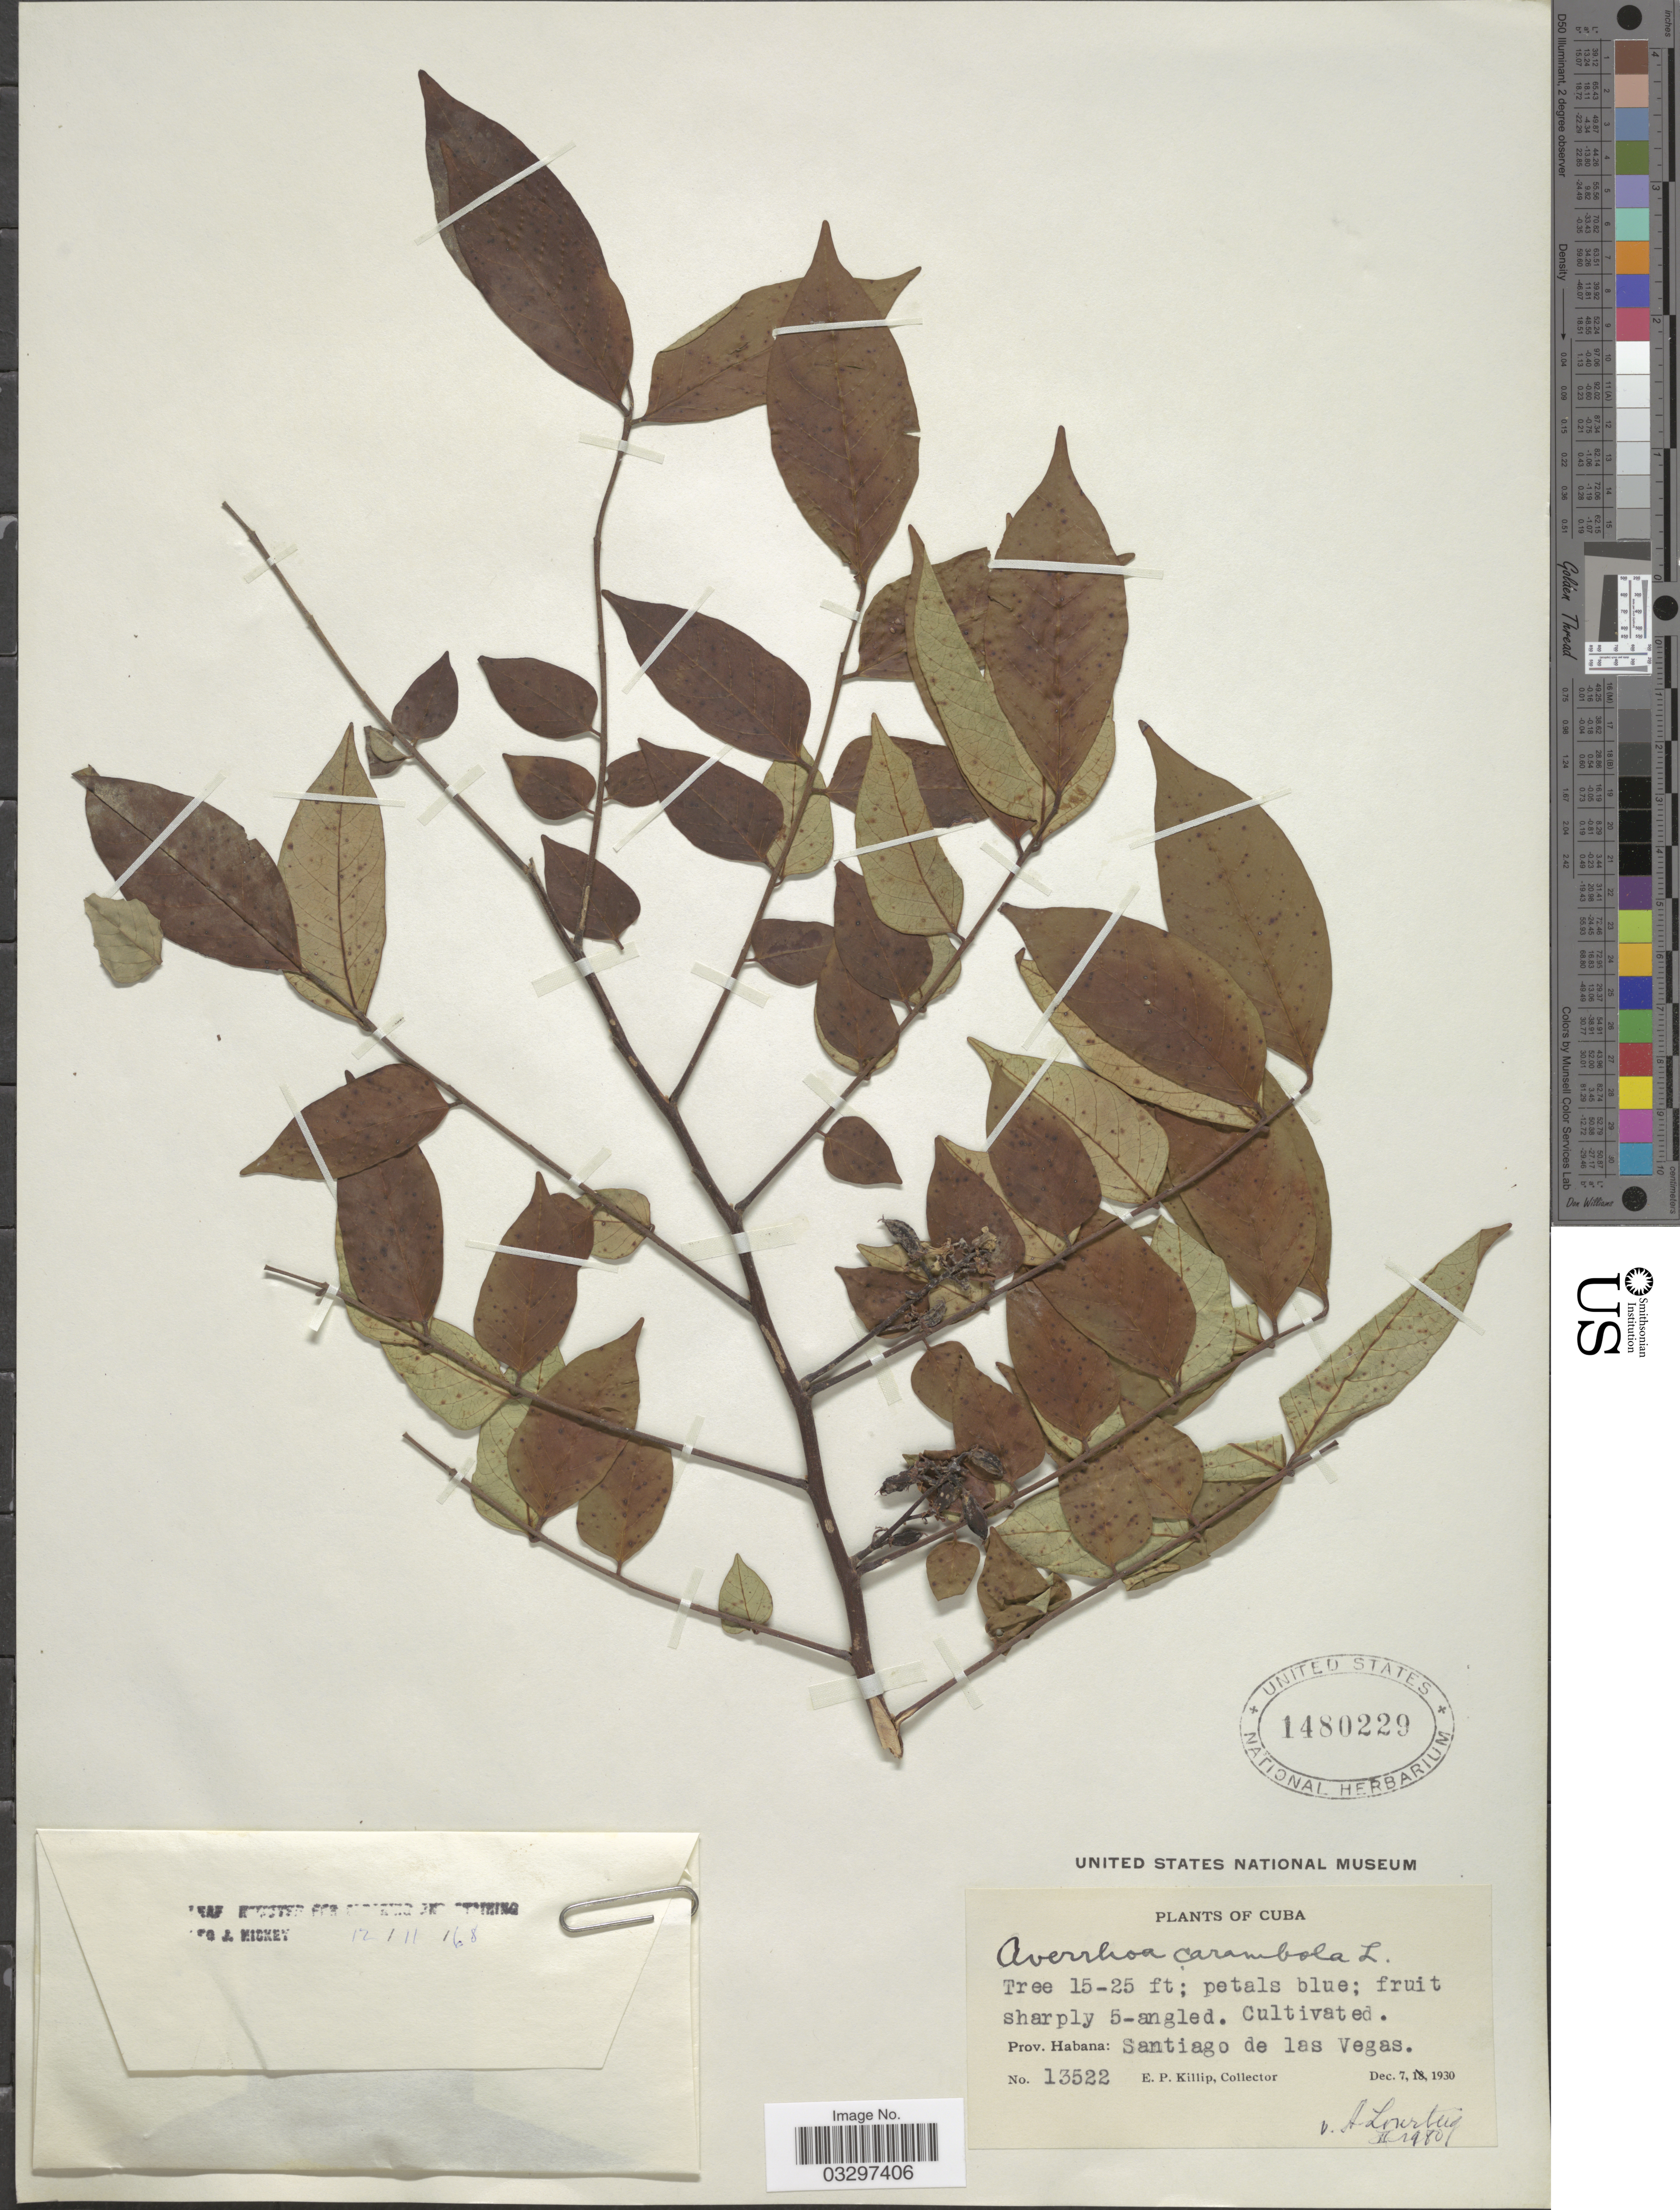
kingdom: Plantae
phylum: Tracheophyta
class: Magnoliopsida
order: Oxalidales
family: Oxalidaceae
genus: Averrhoa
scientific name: Averrhoa carambola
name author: L.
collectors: E. P. Killip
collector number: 13522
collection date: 1930-12-07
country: Cuba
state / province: La Habana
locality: Santiago de las Vegas.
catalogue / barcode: US 1480229